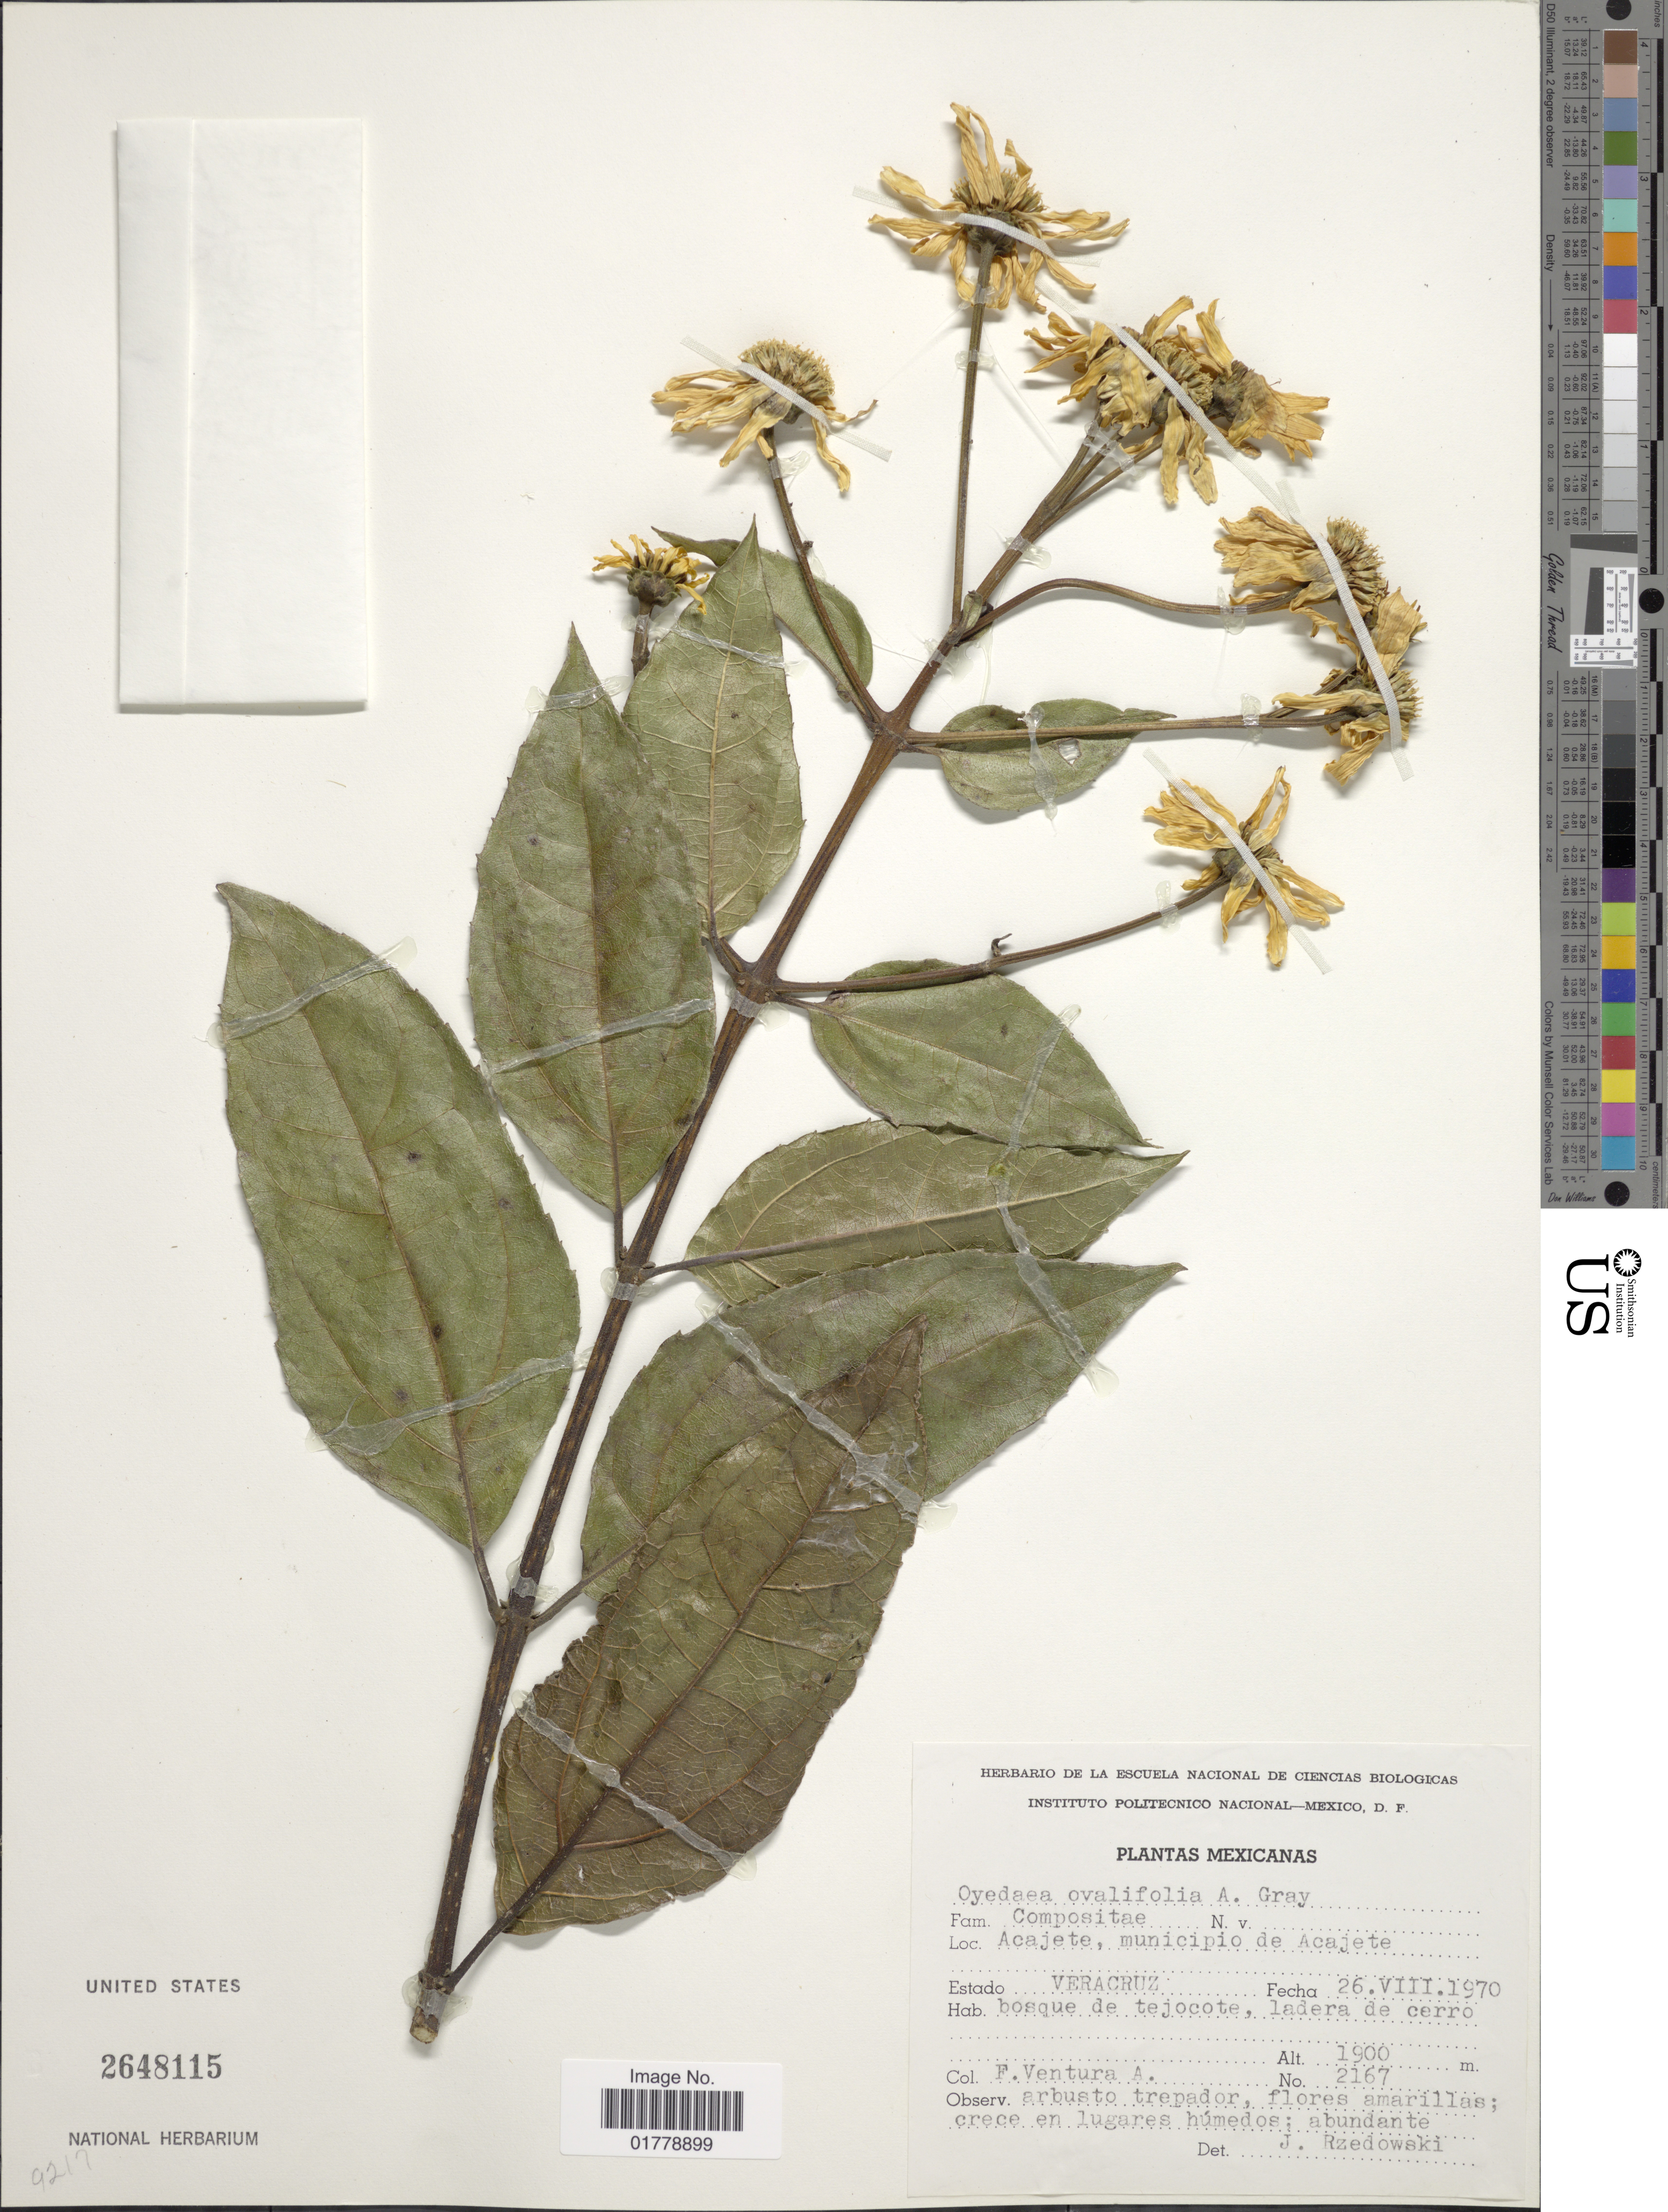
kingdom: Plantae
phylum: Tracheophyta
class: Magnoliopsida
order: Asterales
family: Asteraceae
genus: Perymeniopsis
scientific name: Perymeniopsis ovalifolia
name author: (A. Gray) H. Rob.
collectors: F. Ventura A.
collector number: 2167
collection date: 1970-08-26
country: Mexico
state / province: Veracruz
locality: Acajete, municipio de Acajete. Estado Veracruz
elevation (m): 1900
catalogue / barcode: US 2648115